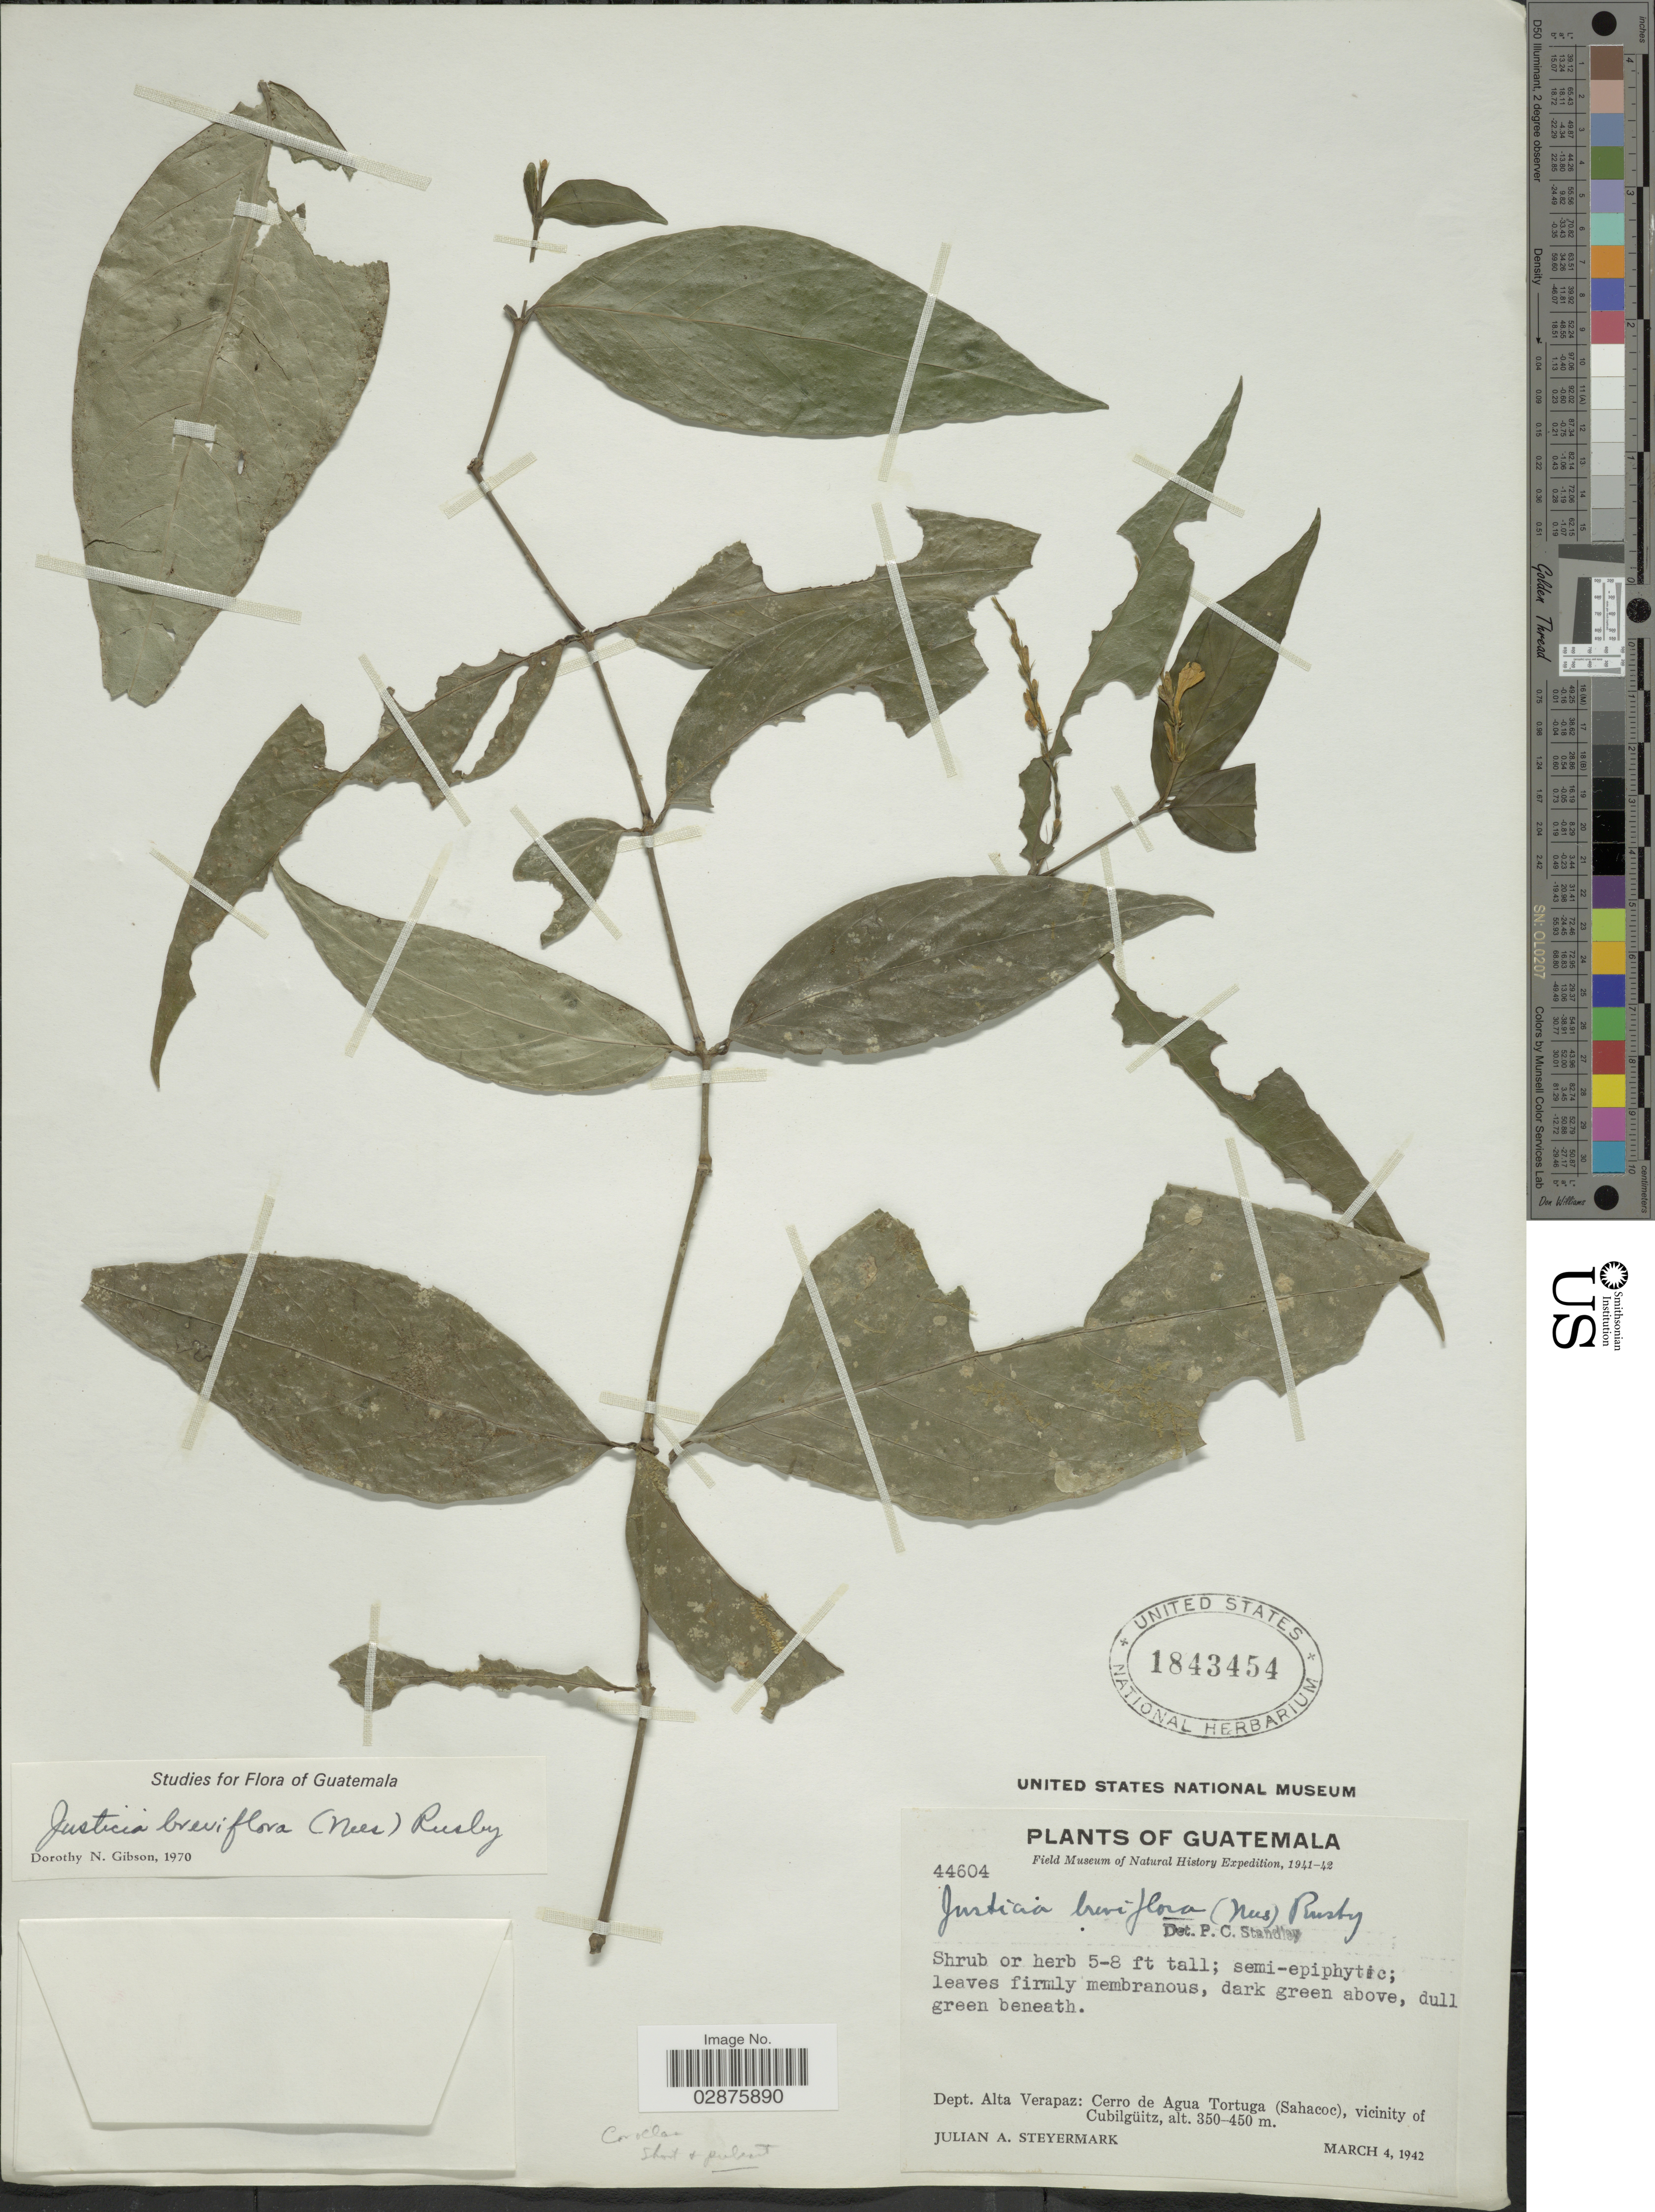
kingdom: Plantae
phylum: Tracheophyta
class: Magnoliopsida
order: Lamiales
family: Acanthaceae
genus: Justicia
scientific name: Justicia breviflora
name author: (Nees) Rusby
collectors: J. Steyermark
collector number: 44604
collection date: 1942-03-04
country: Guatemala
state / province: Alta Verapaz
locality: Dept. Alta Verapaz, Cerro de Agua Tortuga (Sahacoc), vicinity of Cubilgüitz.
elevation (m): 350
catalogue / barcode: US 1843454